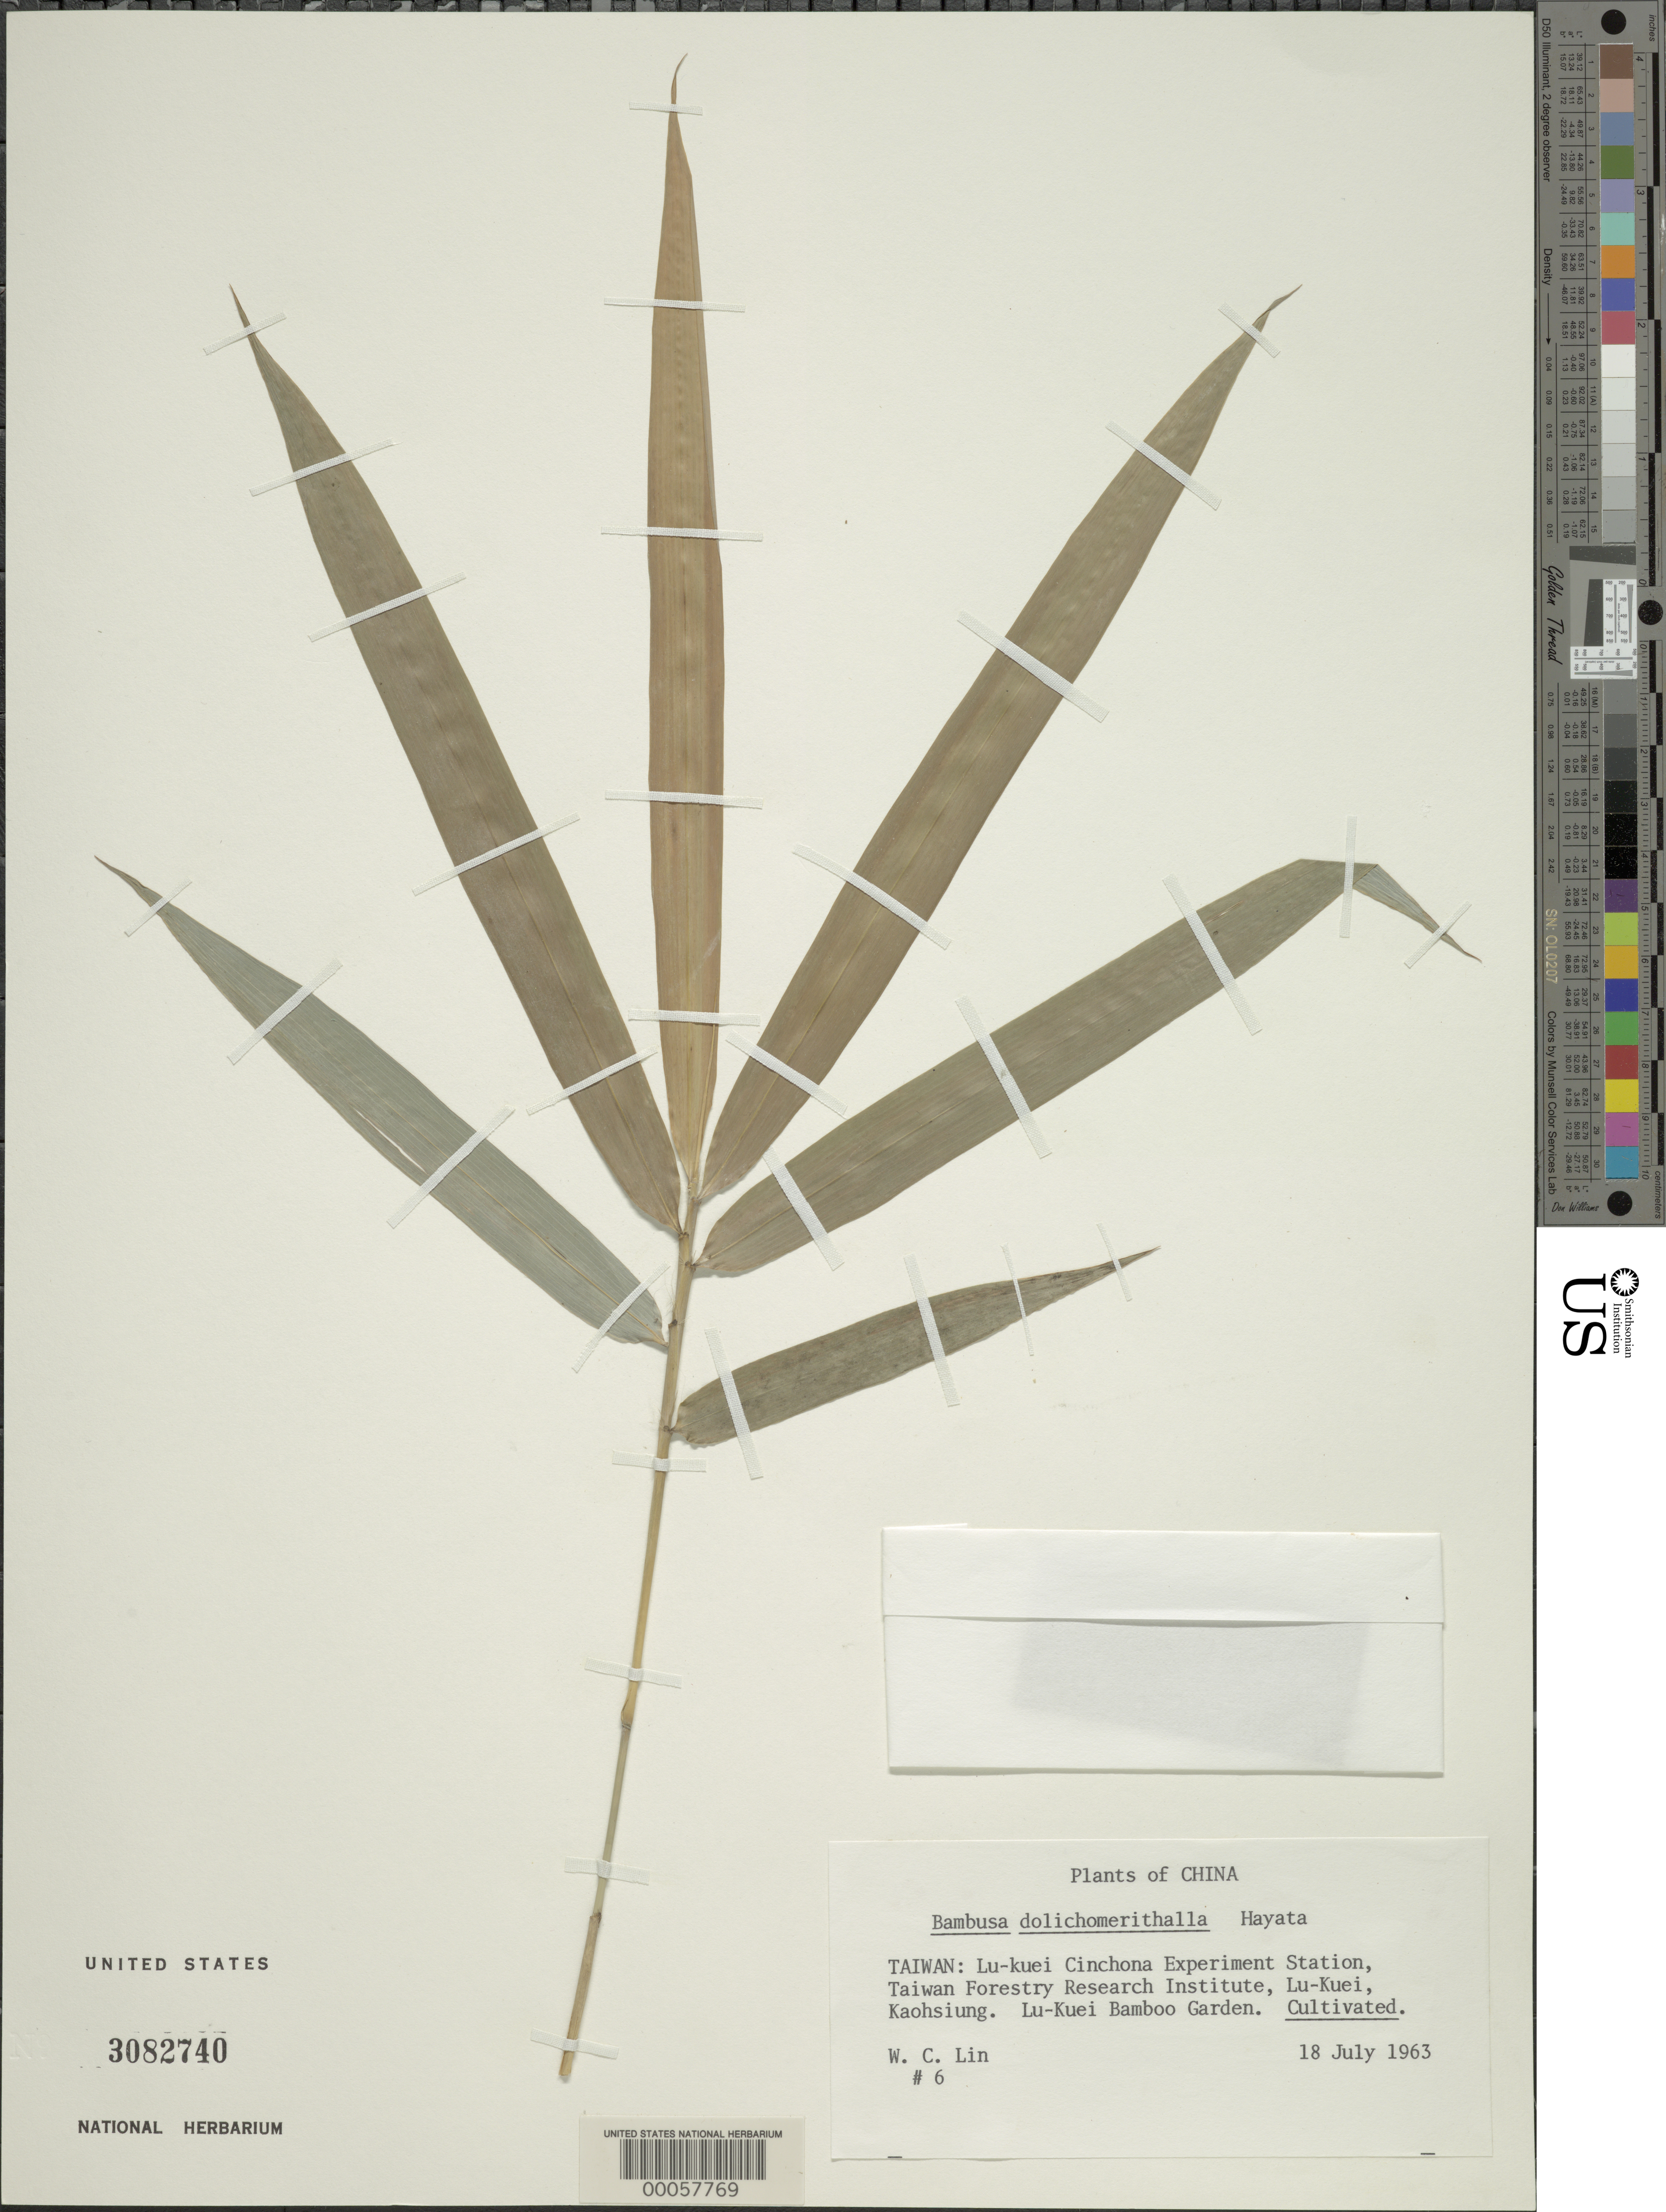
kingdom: Plantae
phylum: Tracheophyta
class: Liliopsida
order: Poales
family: Poaceae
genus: Bambusa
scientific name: Bambusa dolichomerithalla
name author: Hayata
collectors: W. Lin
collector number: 6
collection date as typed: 18 Jul 1963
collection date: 1963-07-18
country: Taiwan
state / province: Kaohsiung City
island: Taiwan [Formosa]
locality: Lu-kuei Cinchona Experiment Stration, Taiwan Forestry Research Institution, Lu-Kuei Kaohsiung, Lu-Kuei Bamboo Garden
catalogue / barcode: US 3082740